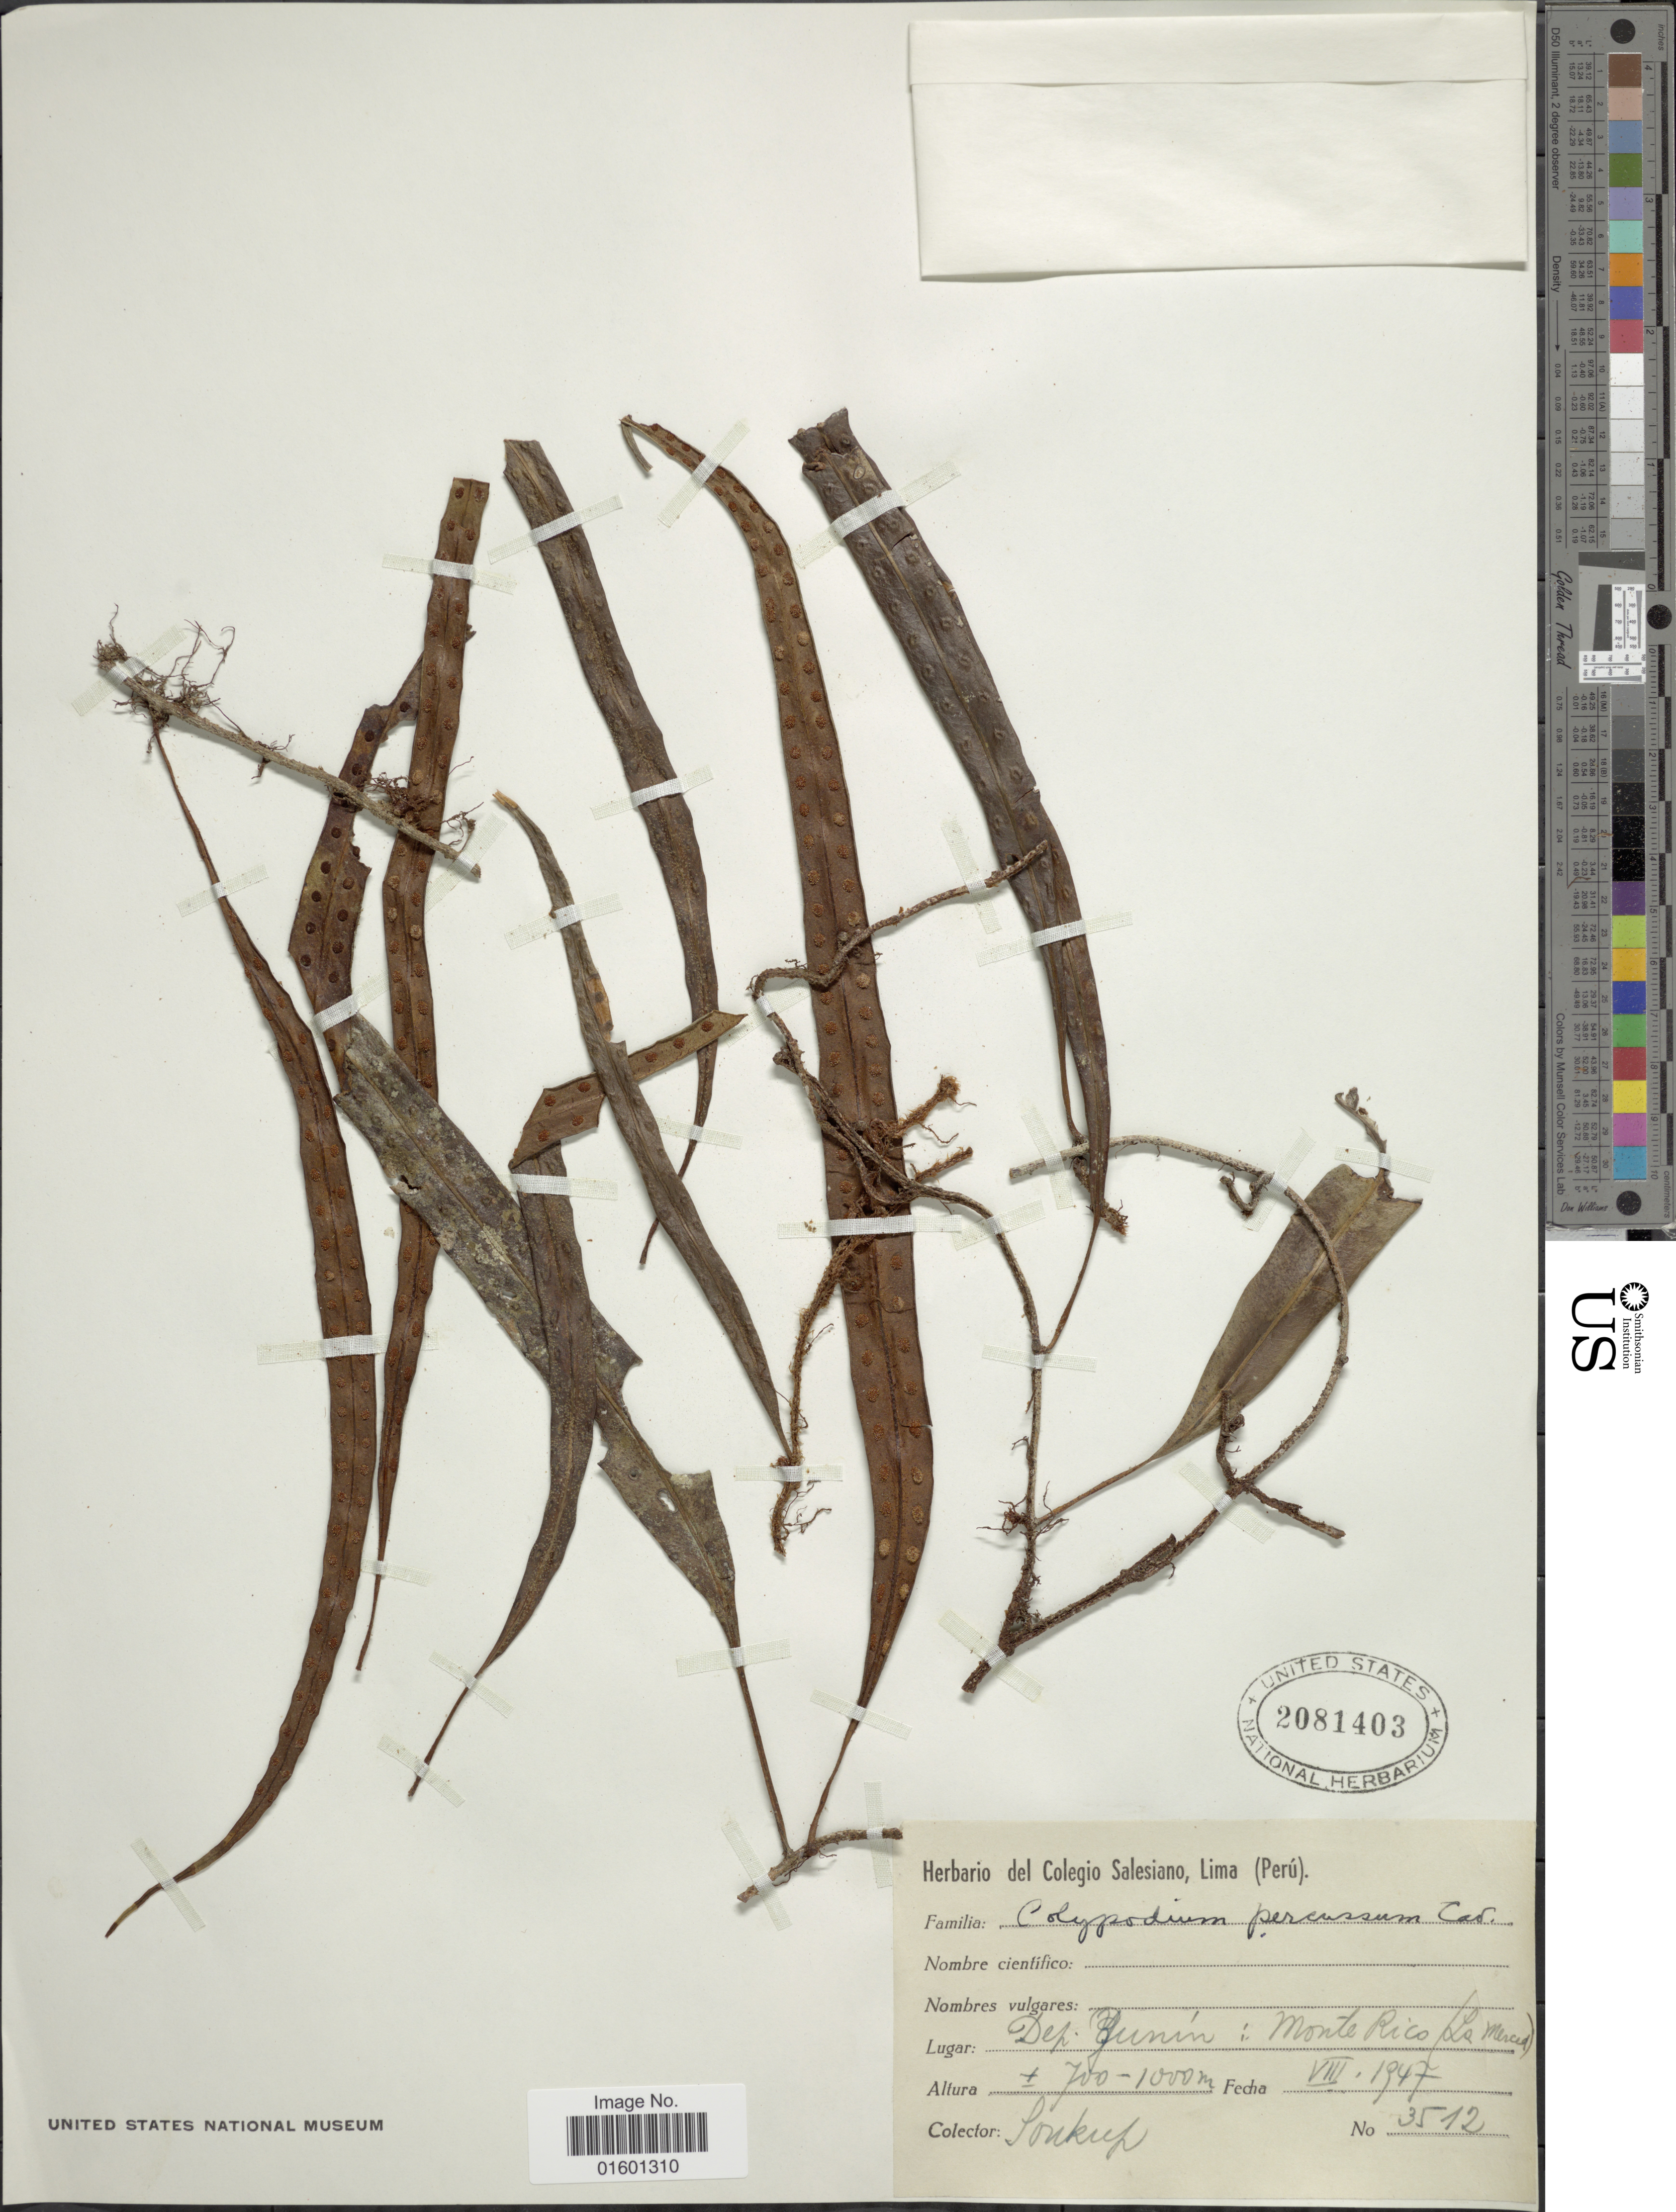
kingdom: Plantae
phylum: Tracheophyta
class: Polypodiopsida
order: Polypodiales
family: Polypodiaceae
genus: Microgramma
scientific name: Microgramma percussa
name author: (Cav.) de la Sota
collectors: -- Soukup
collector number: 3512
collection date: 1947-08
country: Peru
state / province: Junín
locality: Monte Rico (La Merced)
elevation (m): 700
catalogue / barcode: US 2081403